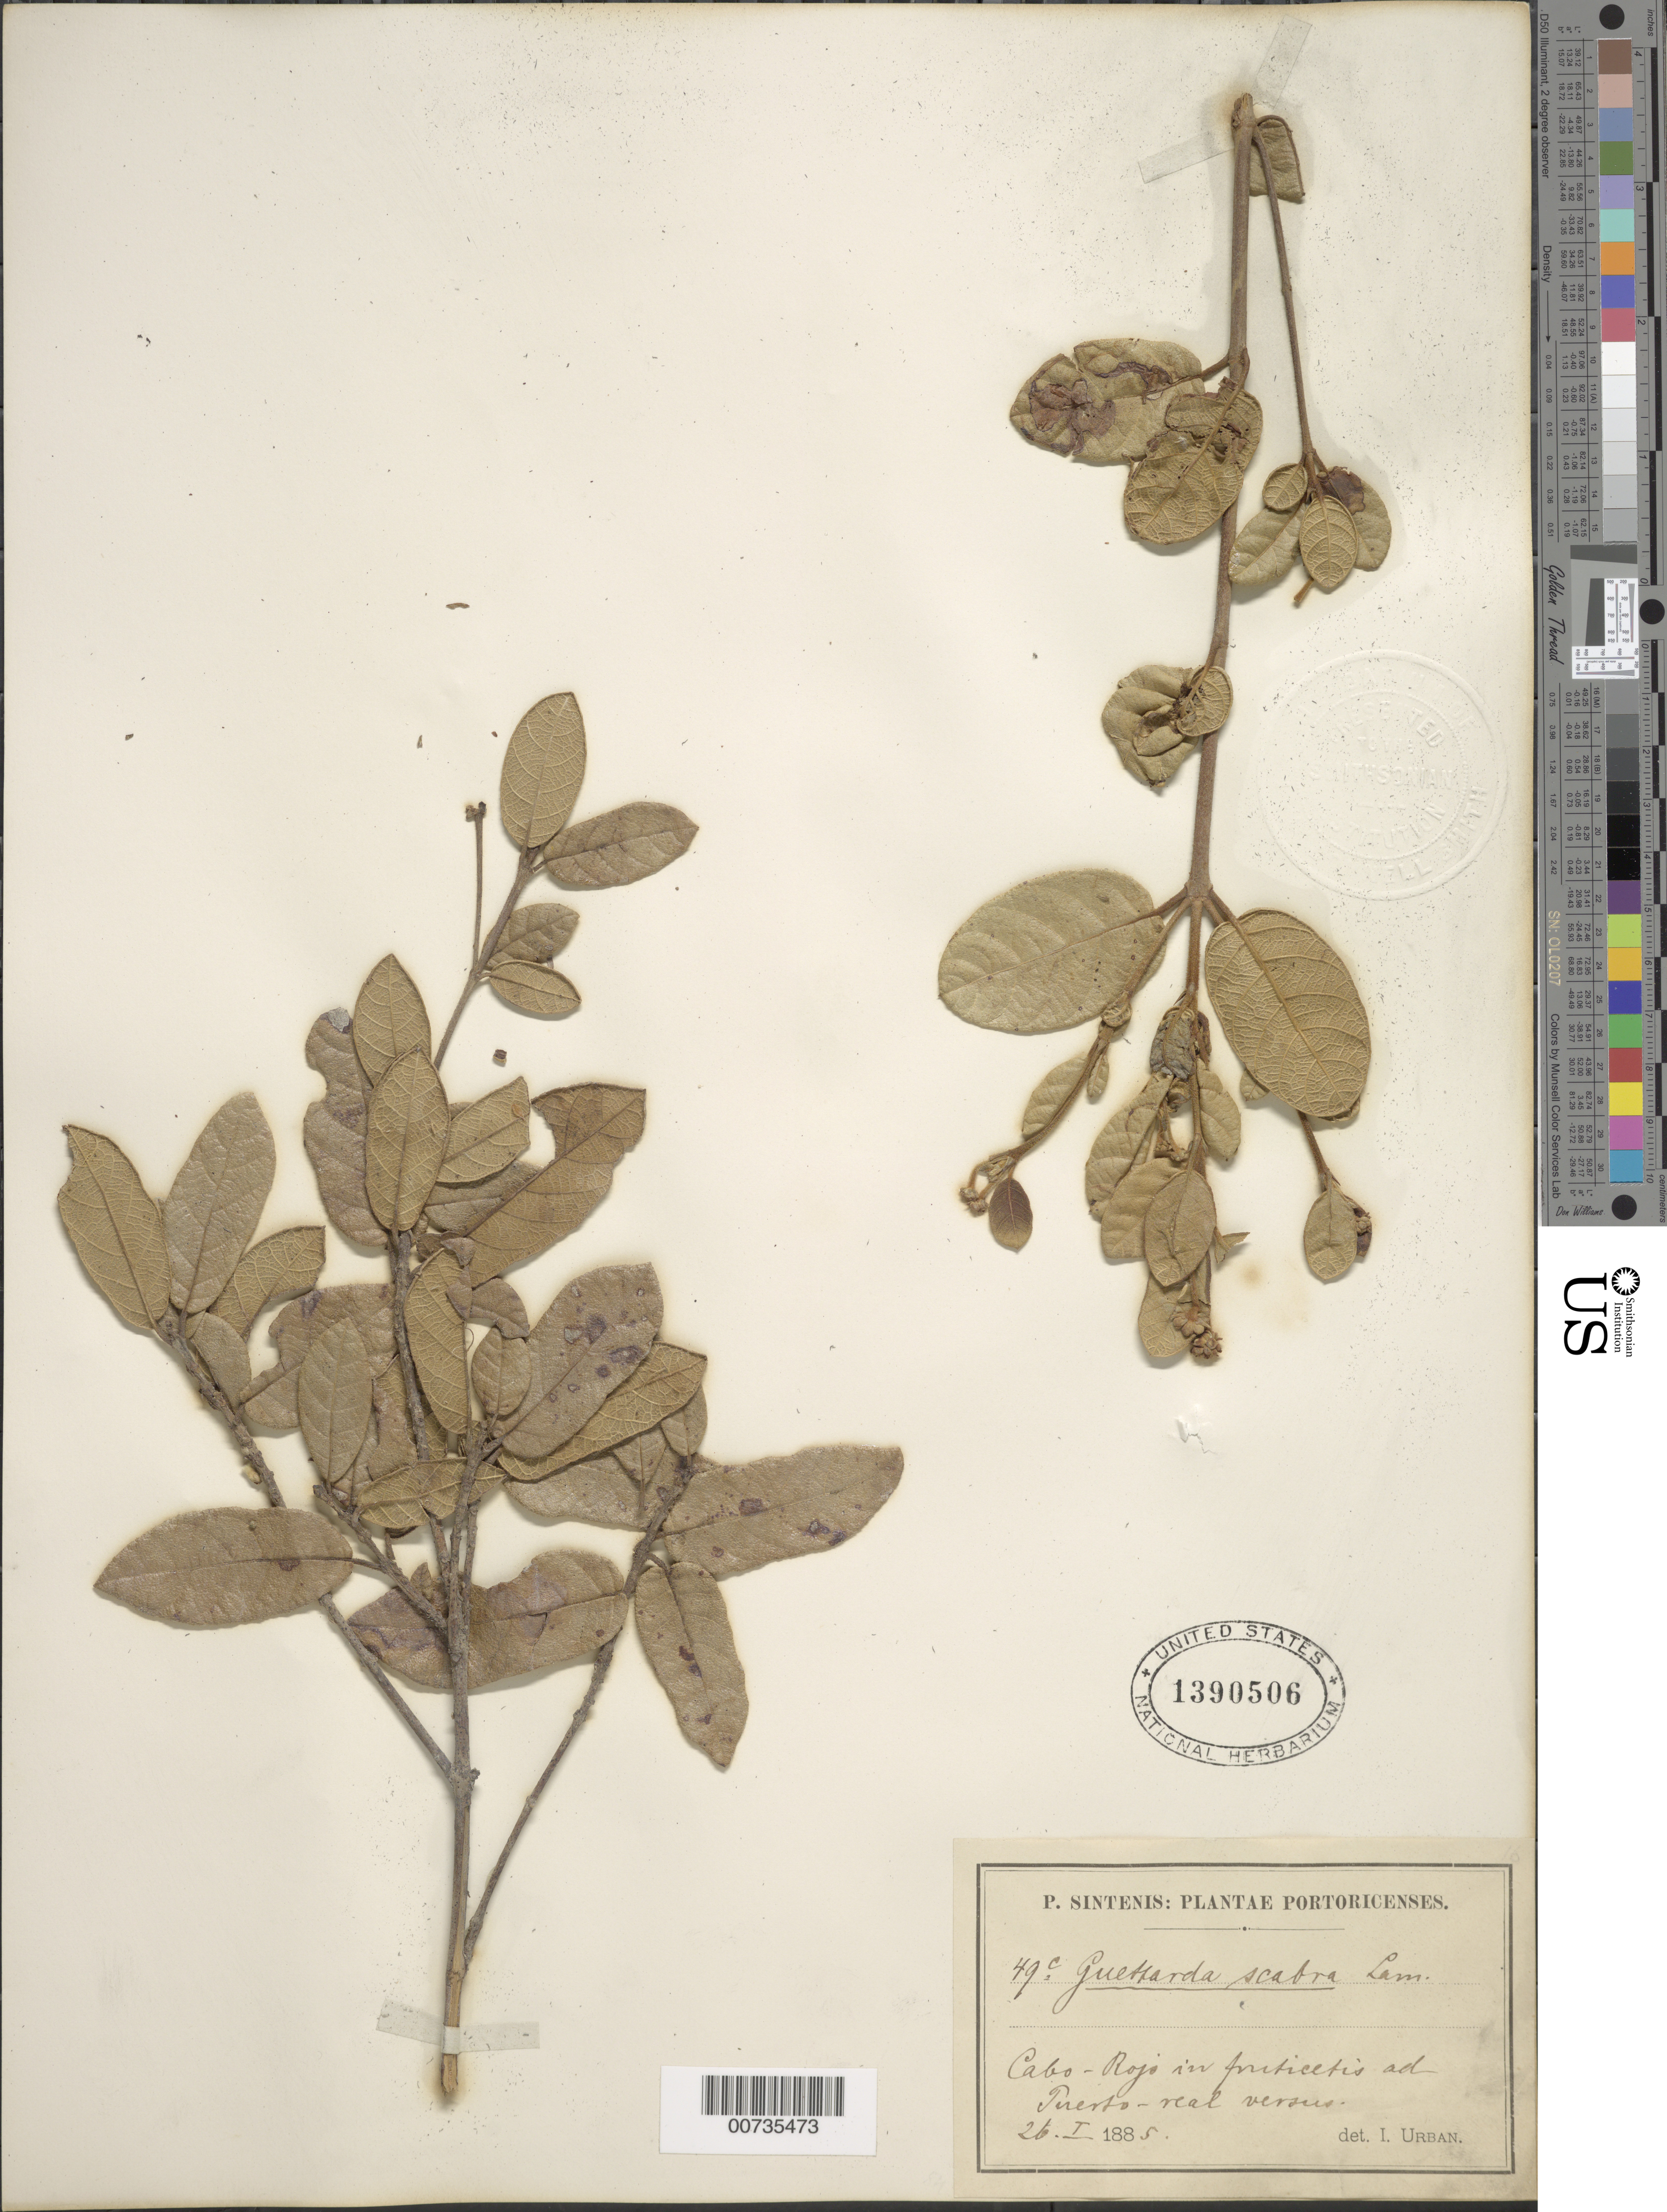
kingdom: Plantae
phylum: Tracheophyta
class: Magnoliopsida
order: Gentianales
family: Rubiaceae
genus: Guettarda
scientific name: Guettarda scabra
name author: (L.) Vent.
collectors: P. Sintenis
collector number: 49c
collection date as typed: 26 Jan 1885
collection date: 1885-01-26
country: Puerto Rico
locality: Cabo Rojo.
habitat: In fruticetis ad Puerto-real versus.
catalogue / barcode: US 1390506